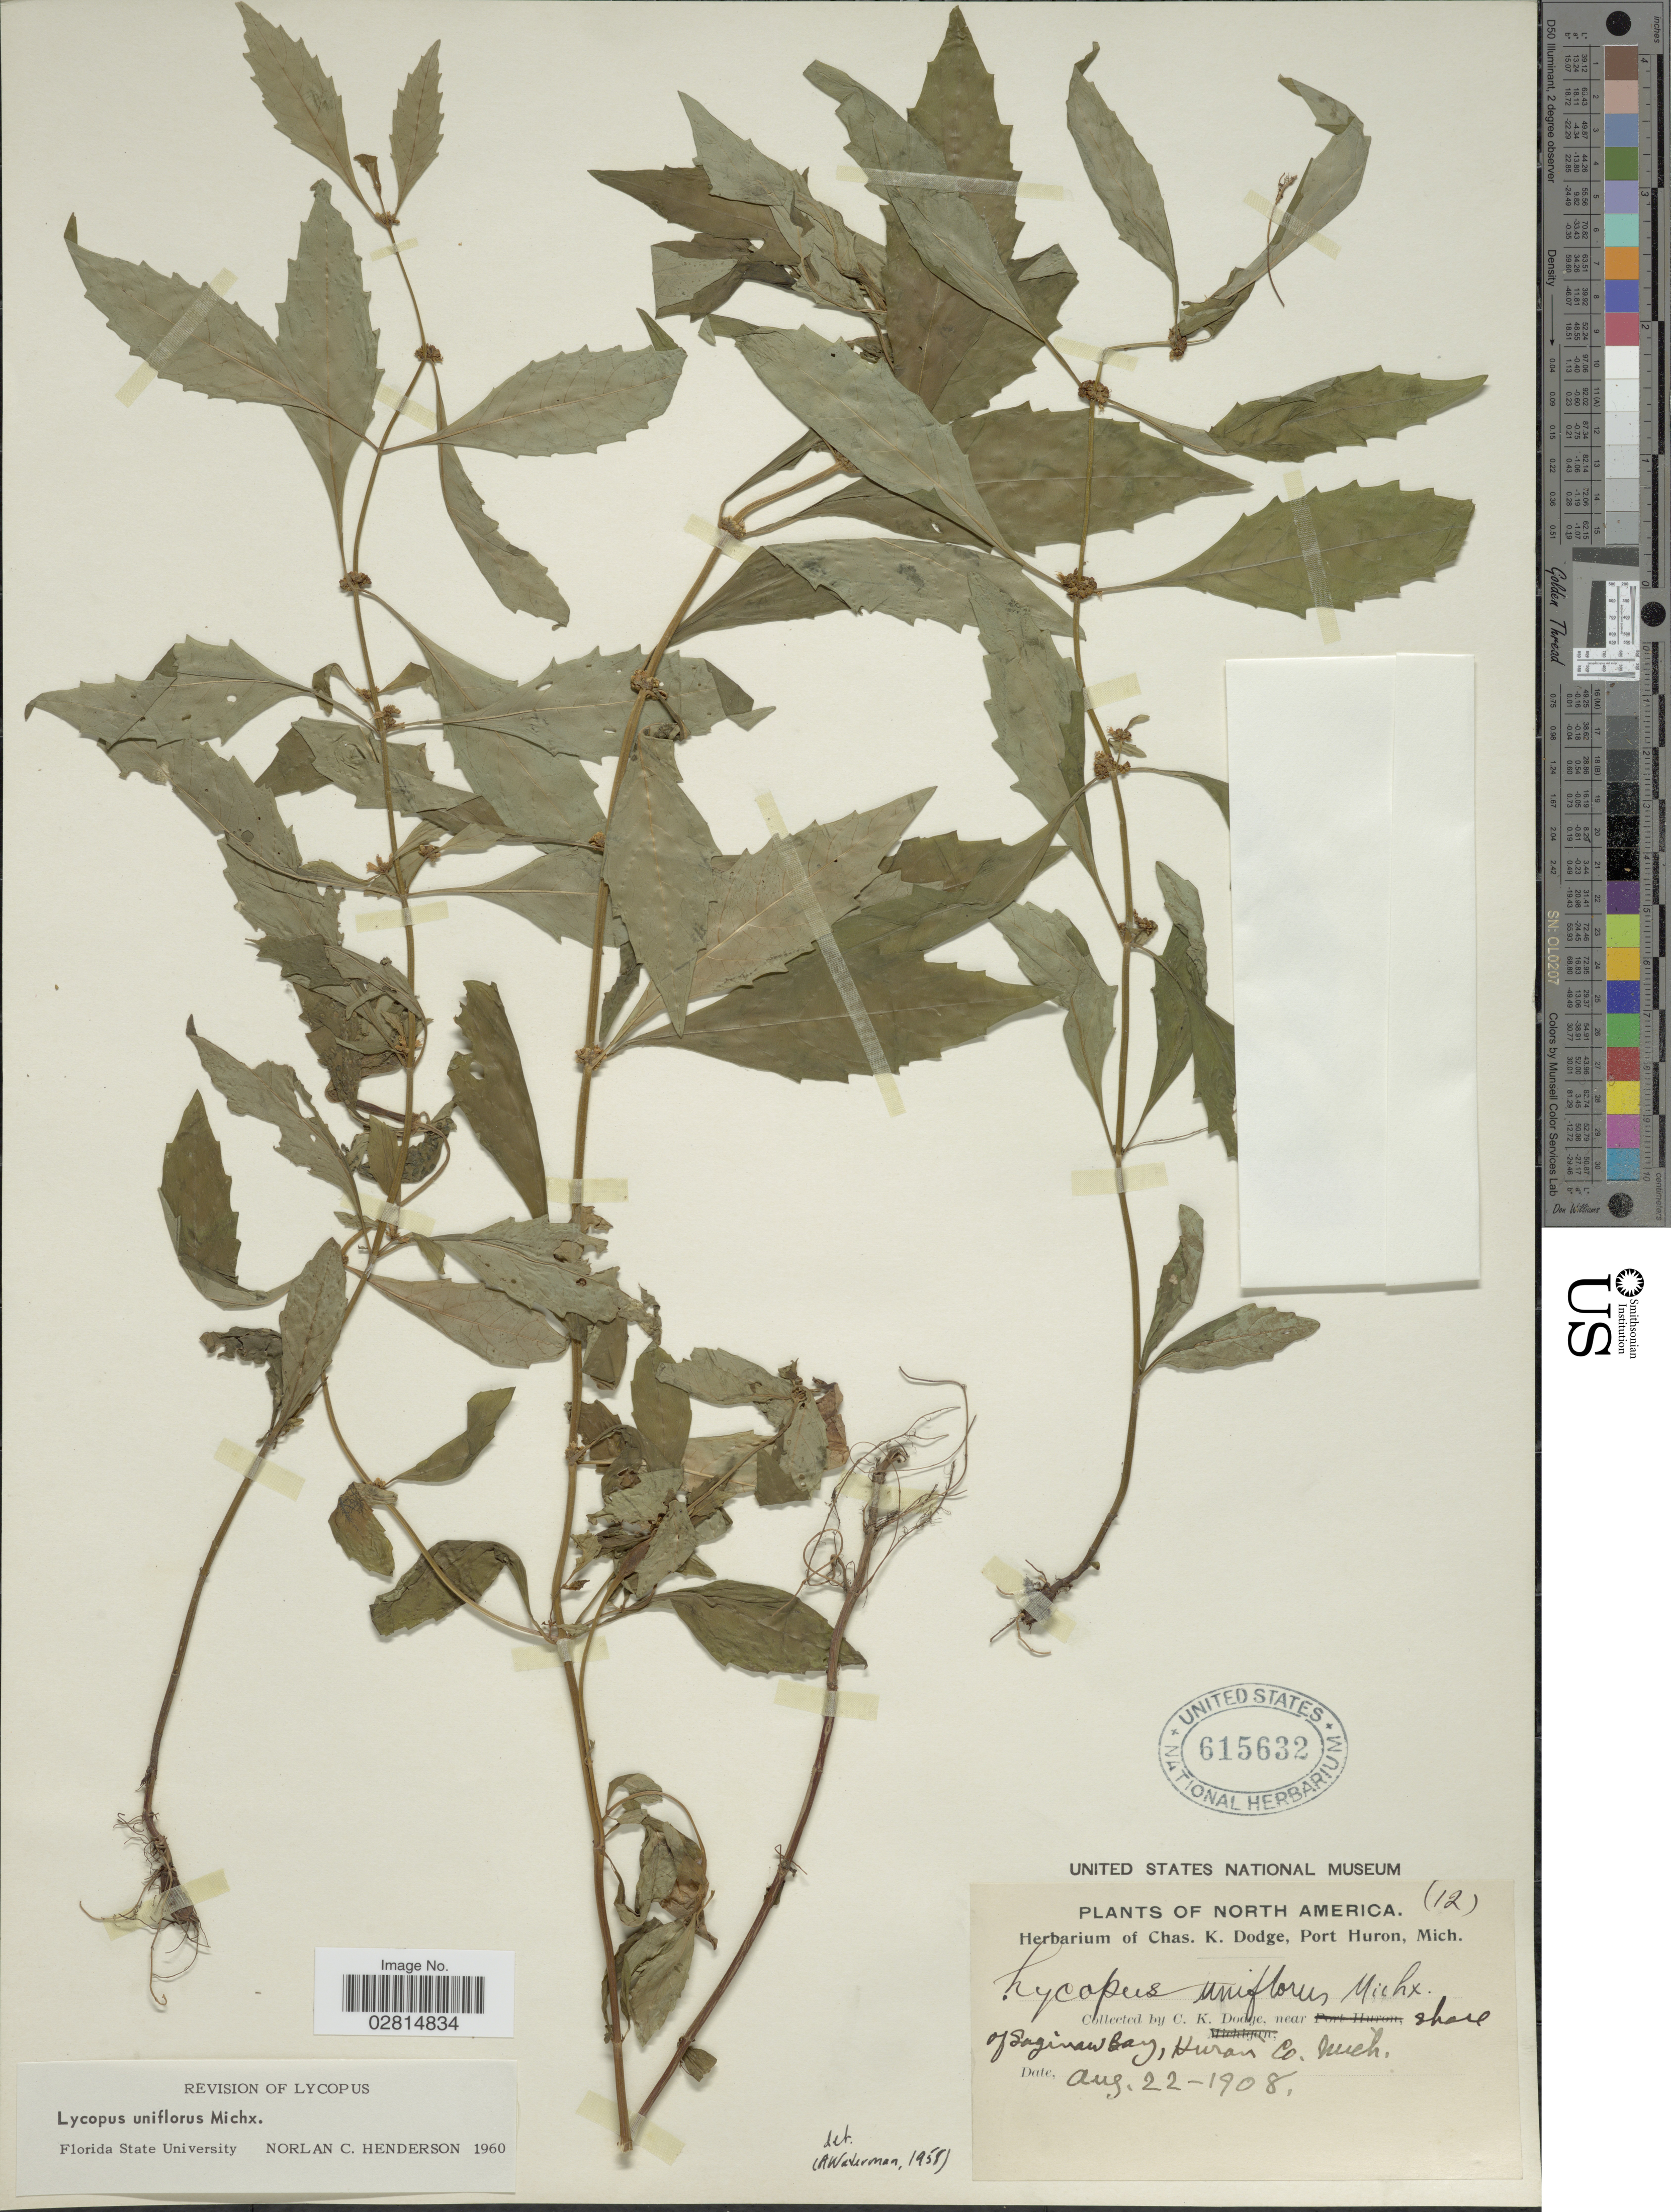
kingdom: Plantae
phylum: Tracheophyta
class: Magnoliopsida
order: Lamiales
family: Lamiaceae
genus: Lycopus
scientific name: Lycopus uniflorus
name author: Michx.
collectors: C. K. Dodge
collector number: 12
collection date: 1908-08-22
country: United States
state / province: Michigan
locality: Near shore of Saginaw Bay, Huron Co.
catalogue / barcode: US 615632